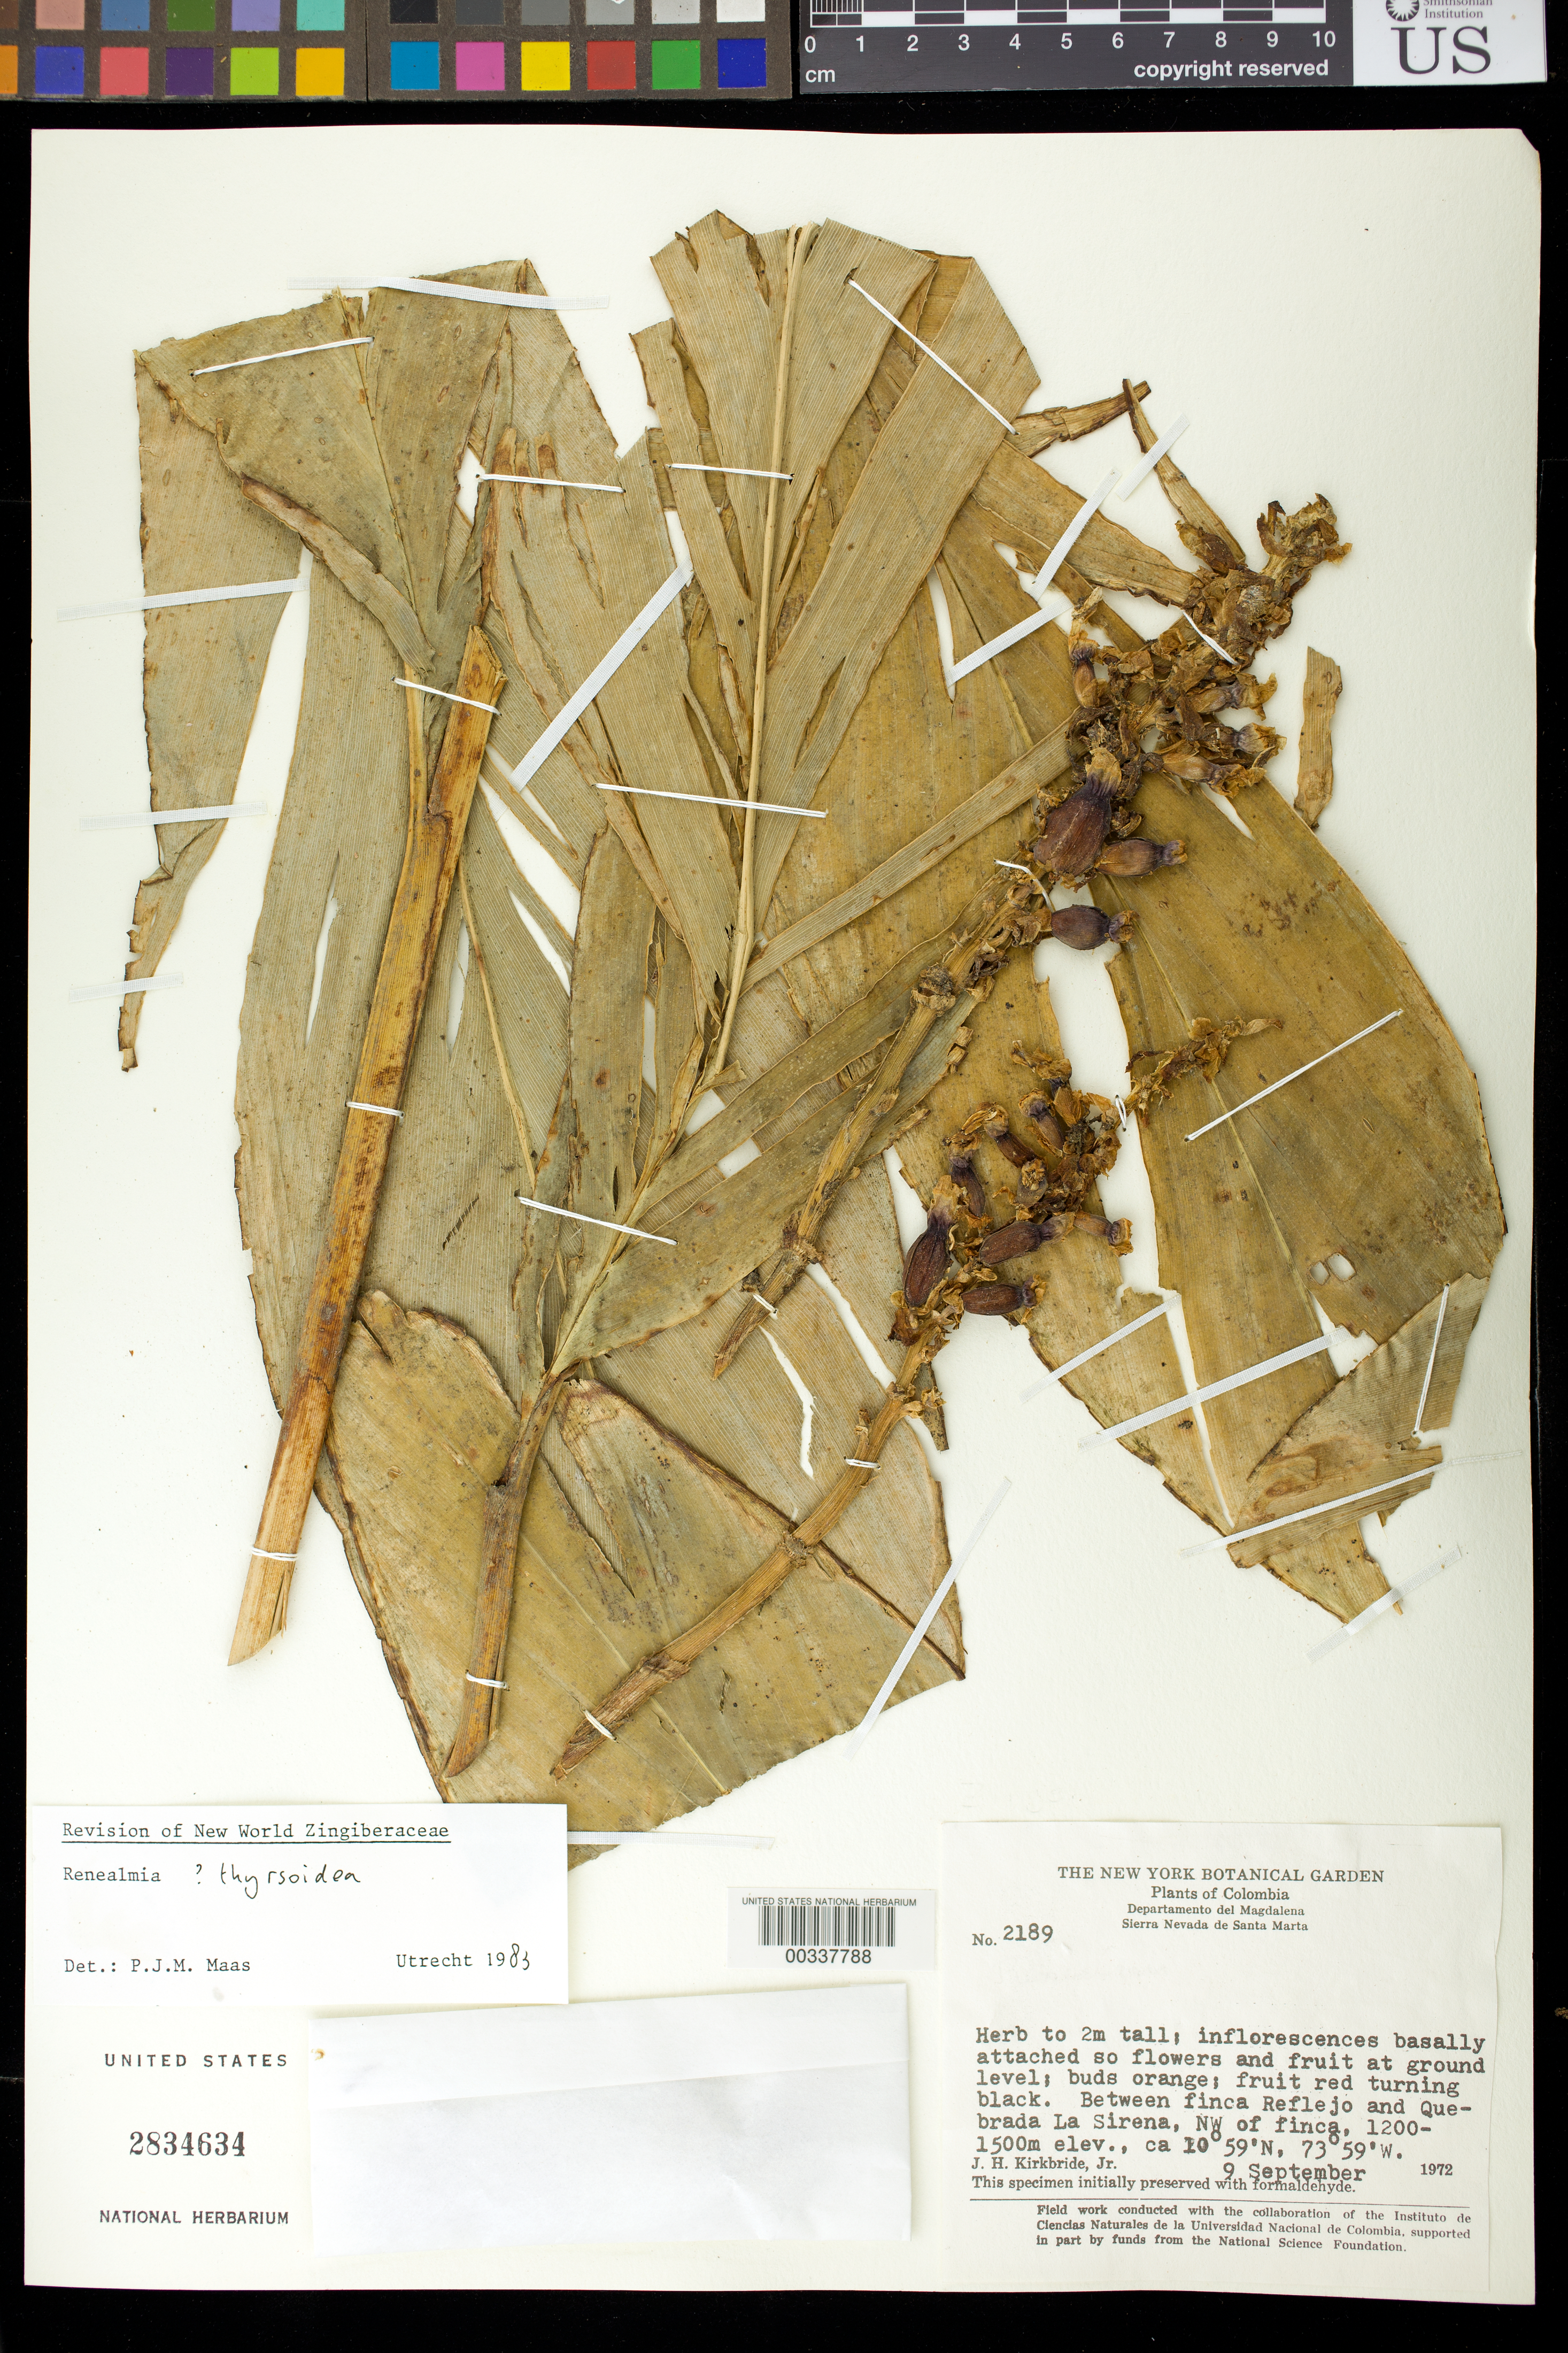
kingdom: Plantae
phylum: Tracheophyta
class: Liliopsida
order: Zingiberales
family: Zingiberaceae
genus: Renealmia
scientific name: Renealmia thyrsoidea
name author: (Ruiz & Pav.) Poepp. & Endl.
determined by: Maas, Paul J. M.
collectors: J. H. Kirkbride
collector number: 2189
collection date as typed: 09 Sep 1972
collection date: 1972-09-09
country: Colombia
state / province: Magdalena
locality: Sierra Nevada de Santa Marta, between Finca Reflejo and Quebrada la Sirenia, NW of Finca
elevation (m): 1200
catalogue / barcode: US 2834634